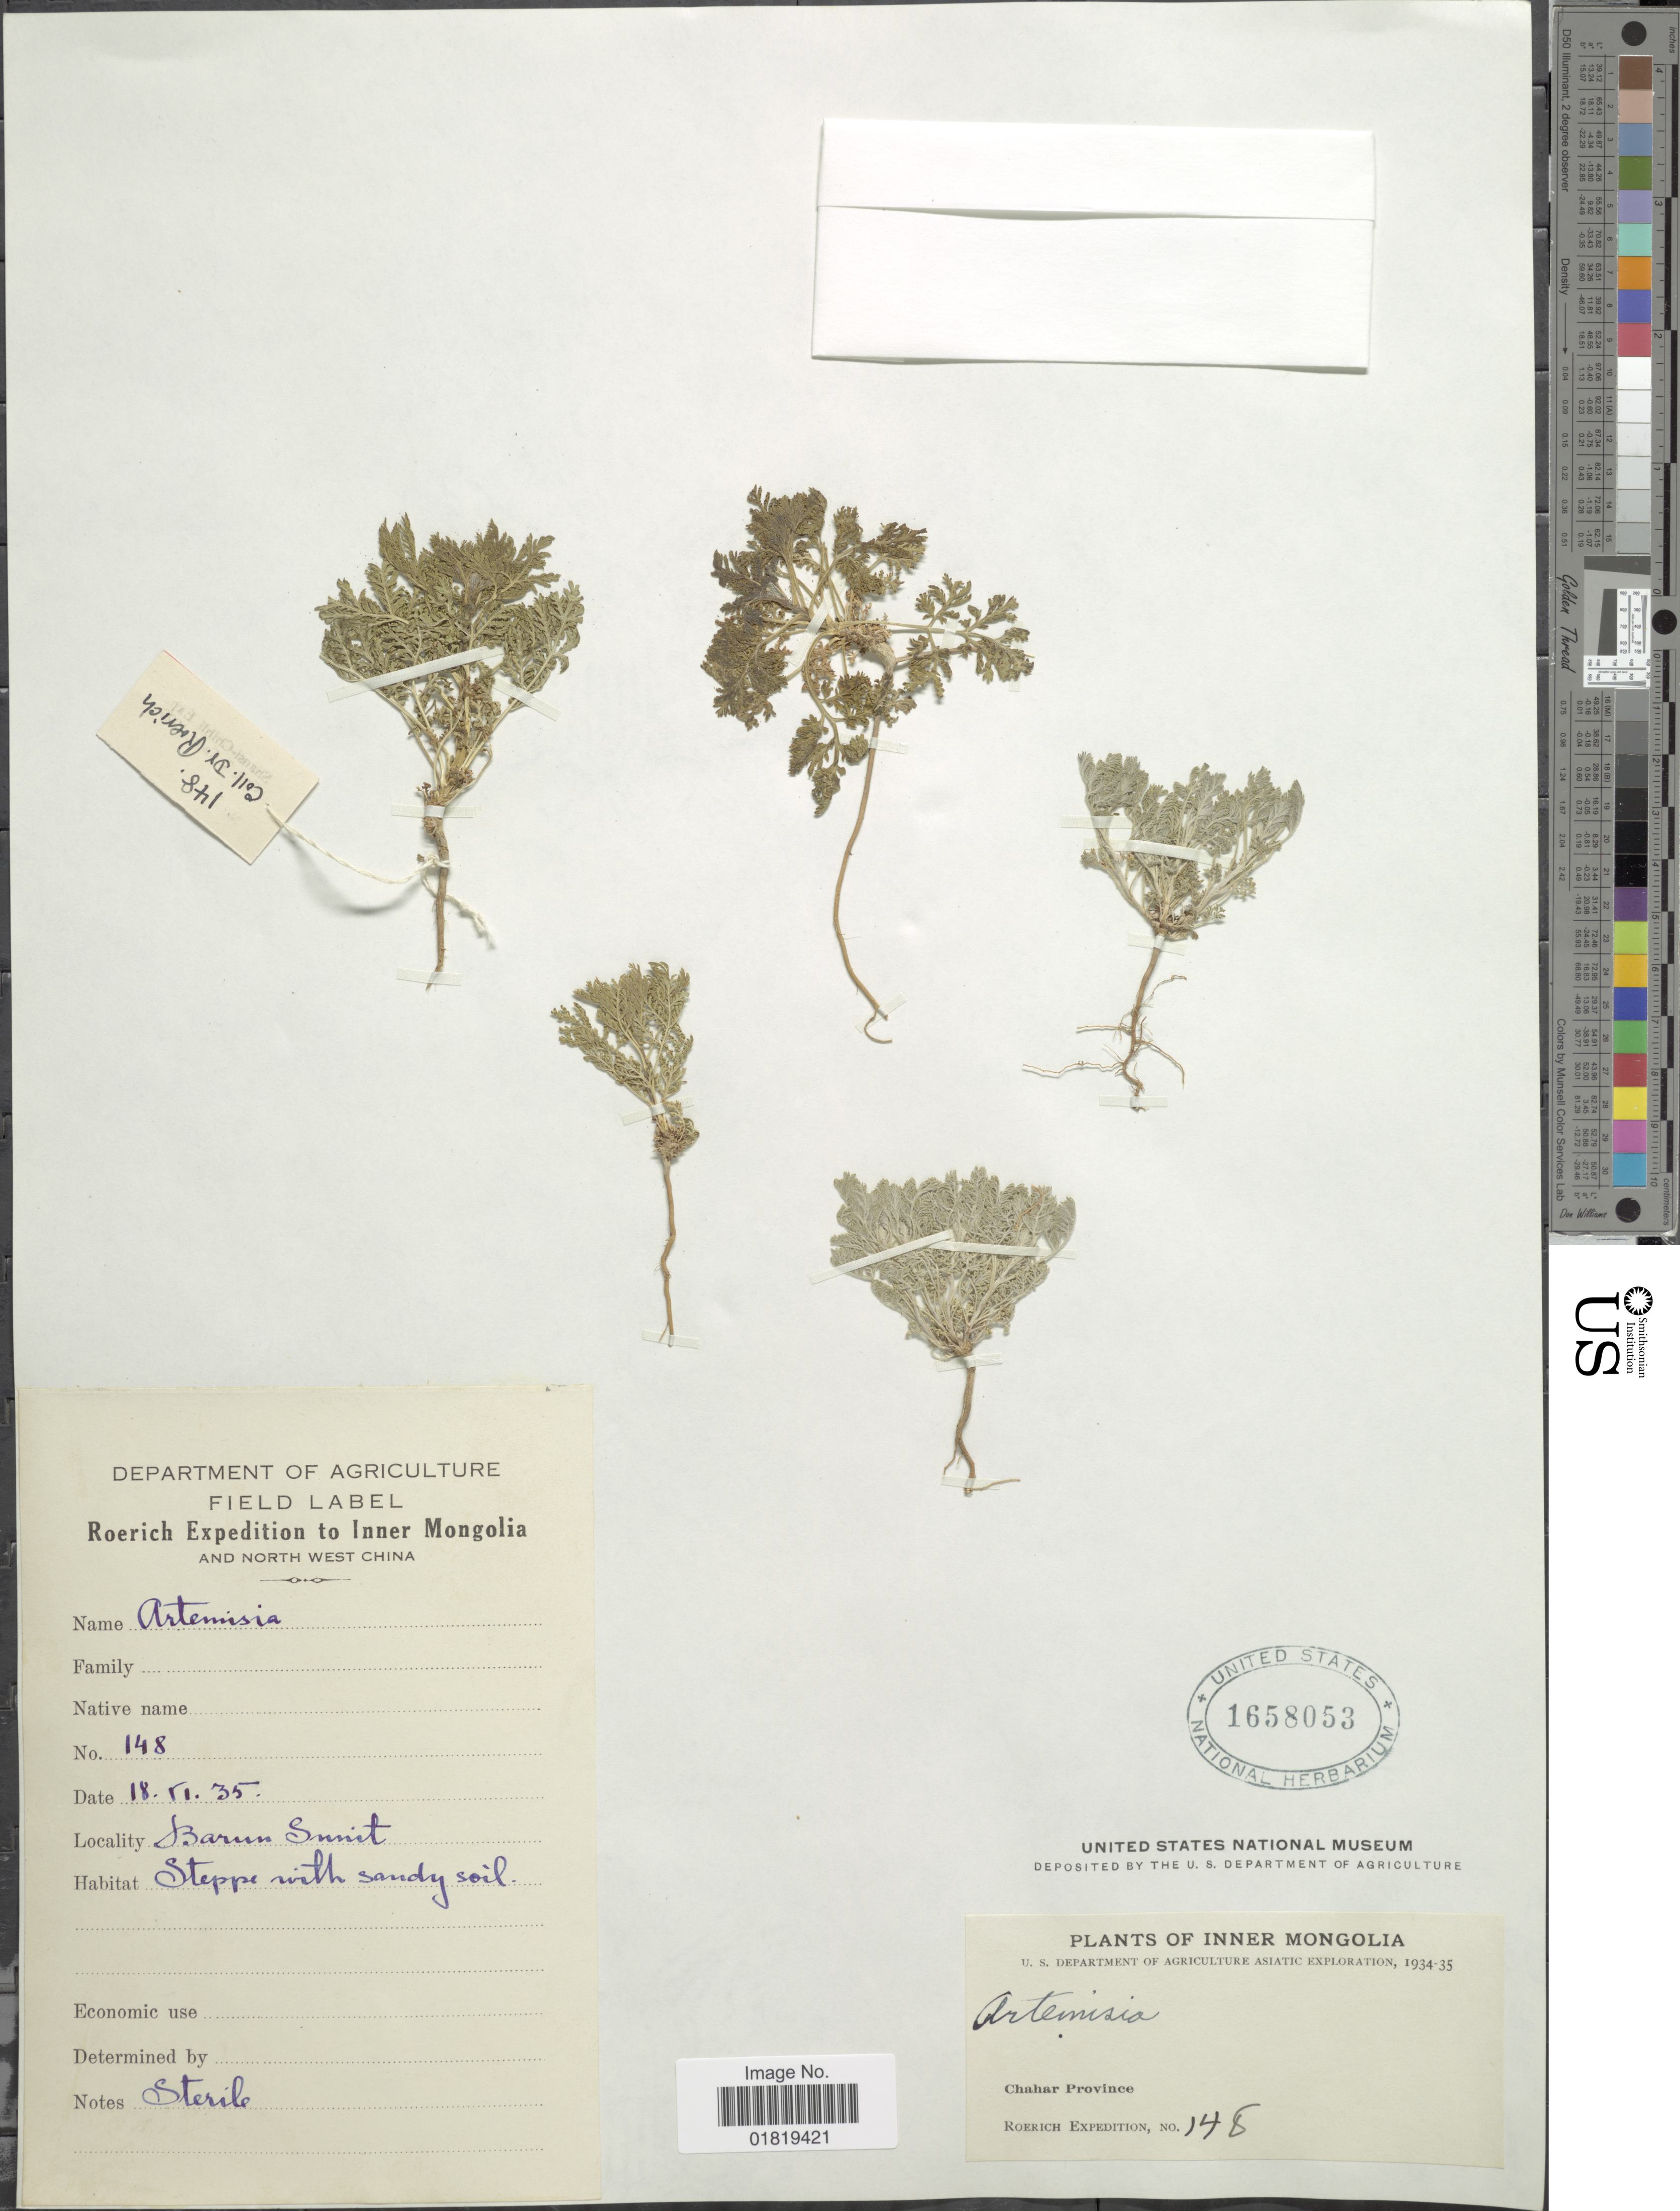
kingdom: Plantae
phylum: Tracheophyta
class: Magnoliopsida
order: Asterales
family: Asteraceae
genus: Artemisia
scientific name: Artemisia sp.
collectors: Roerich Expedition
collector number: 148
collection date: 1935-06-18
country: China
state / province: Nei Monggol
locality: North West China, Barun Summit, Valley, Chahar Province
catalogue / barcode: US 1658053